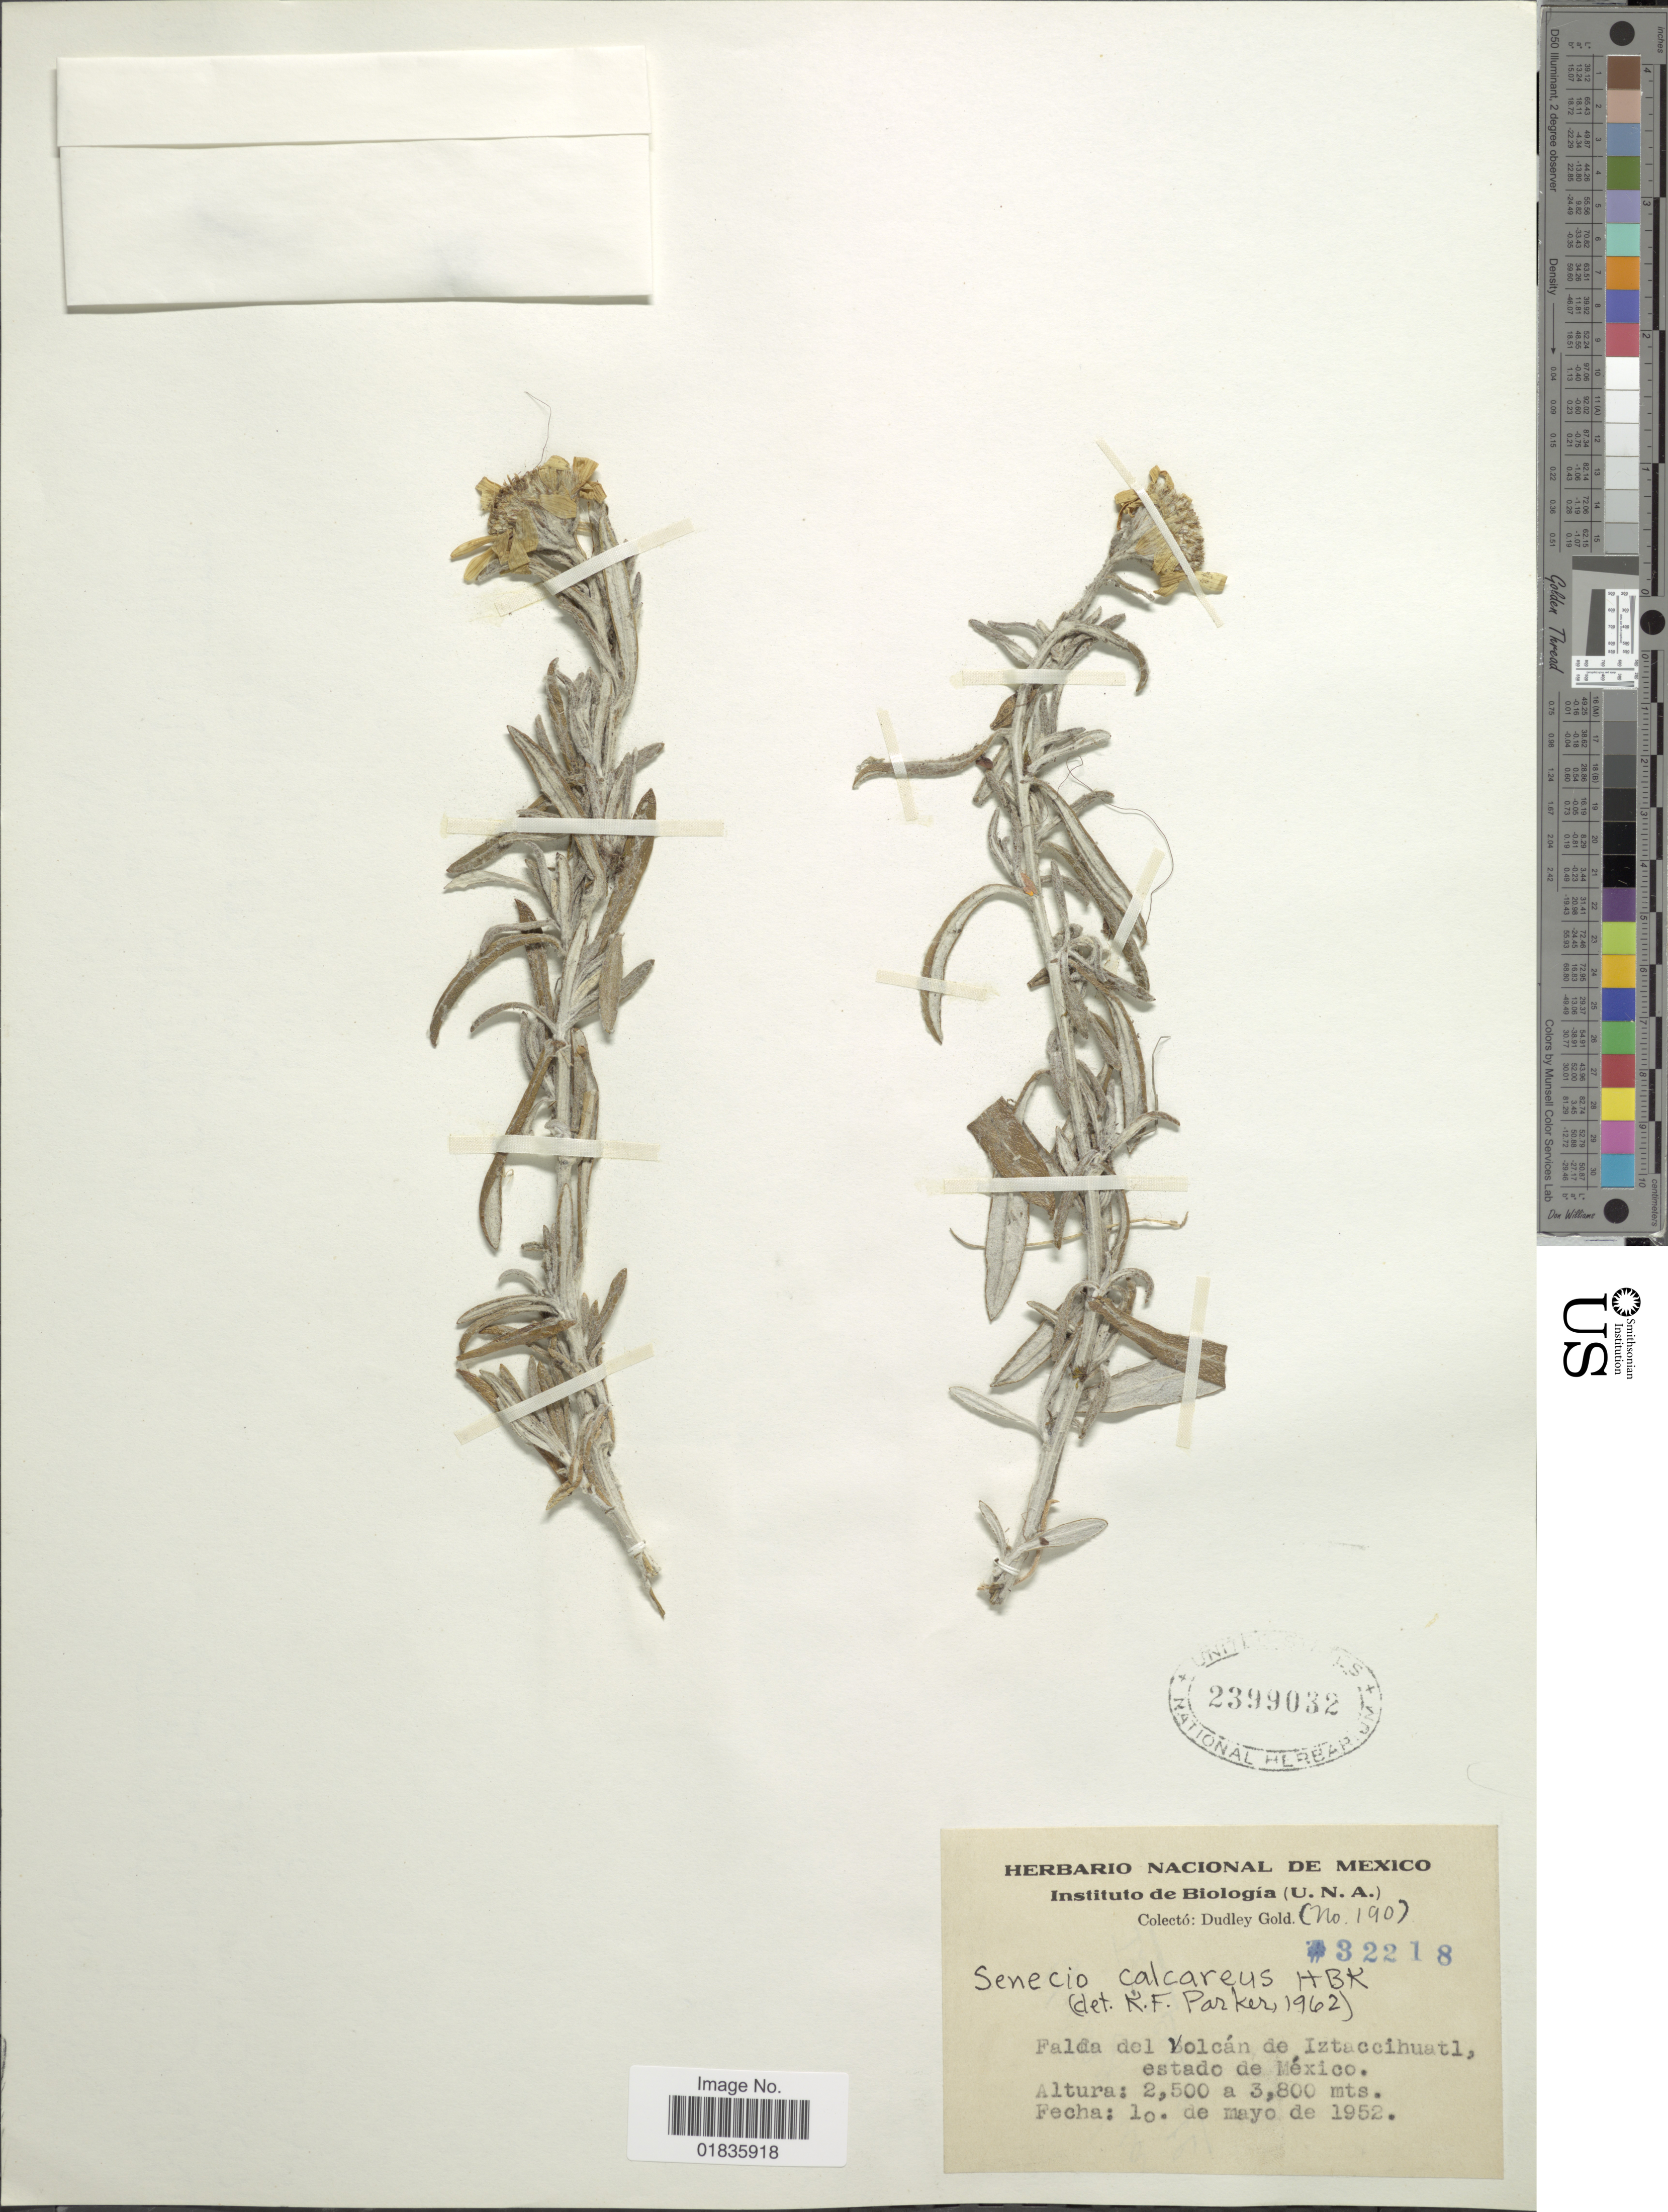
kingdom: Plantae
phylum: Tracheophyta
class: Magnoliopsida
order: Asterales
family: Asteraceae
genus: Senecio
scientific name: Senecio mairetianus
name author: DC.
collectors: D. Gold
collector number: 190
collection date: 1952-05-10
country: Mexico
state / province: México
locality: Falda del Volcan de Iztaccihuatl, estado de Mexico.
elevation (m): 2500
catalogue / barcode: US 2399032